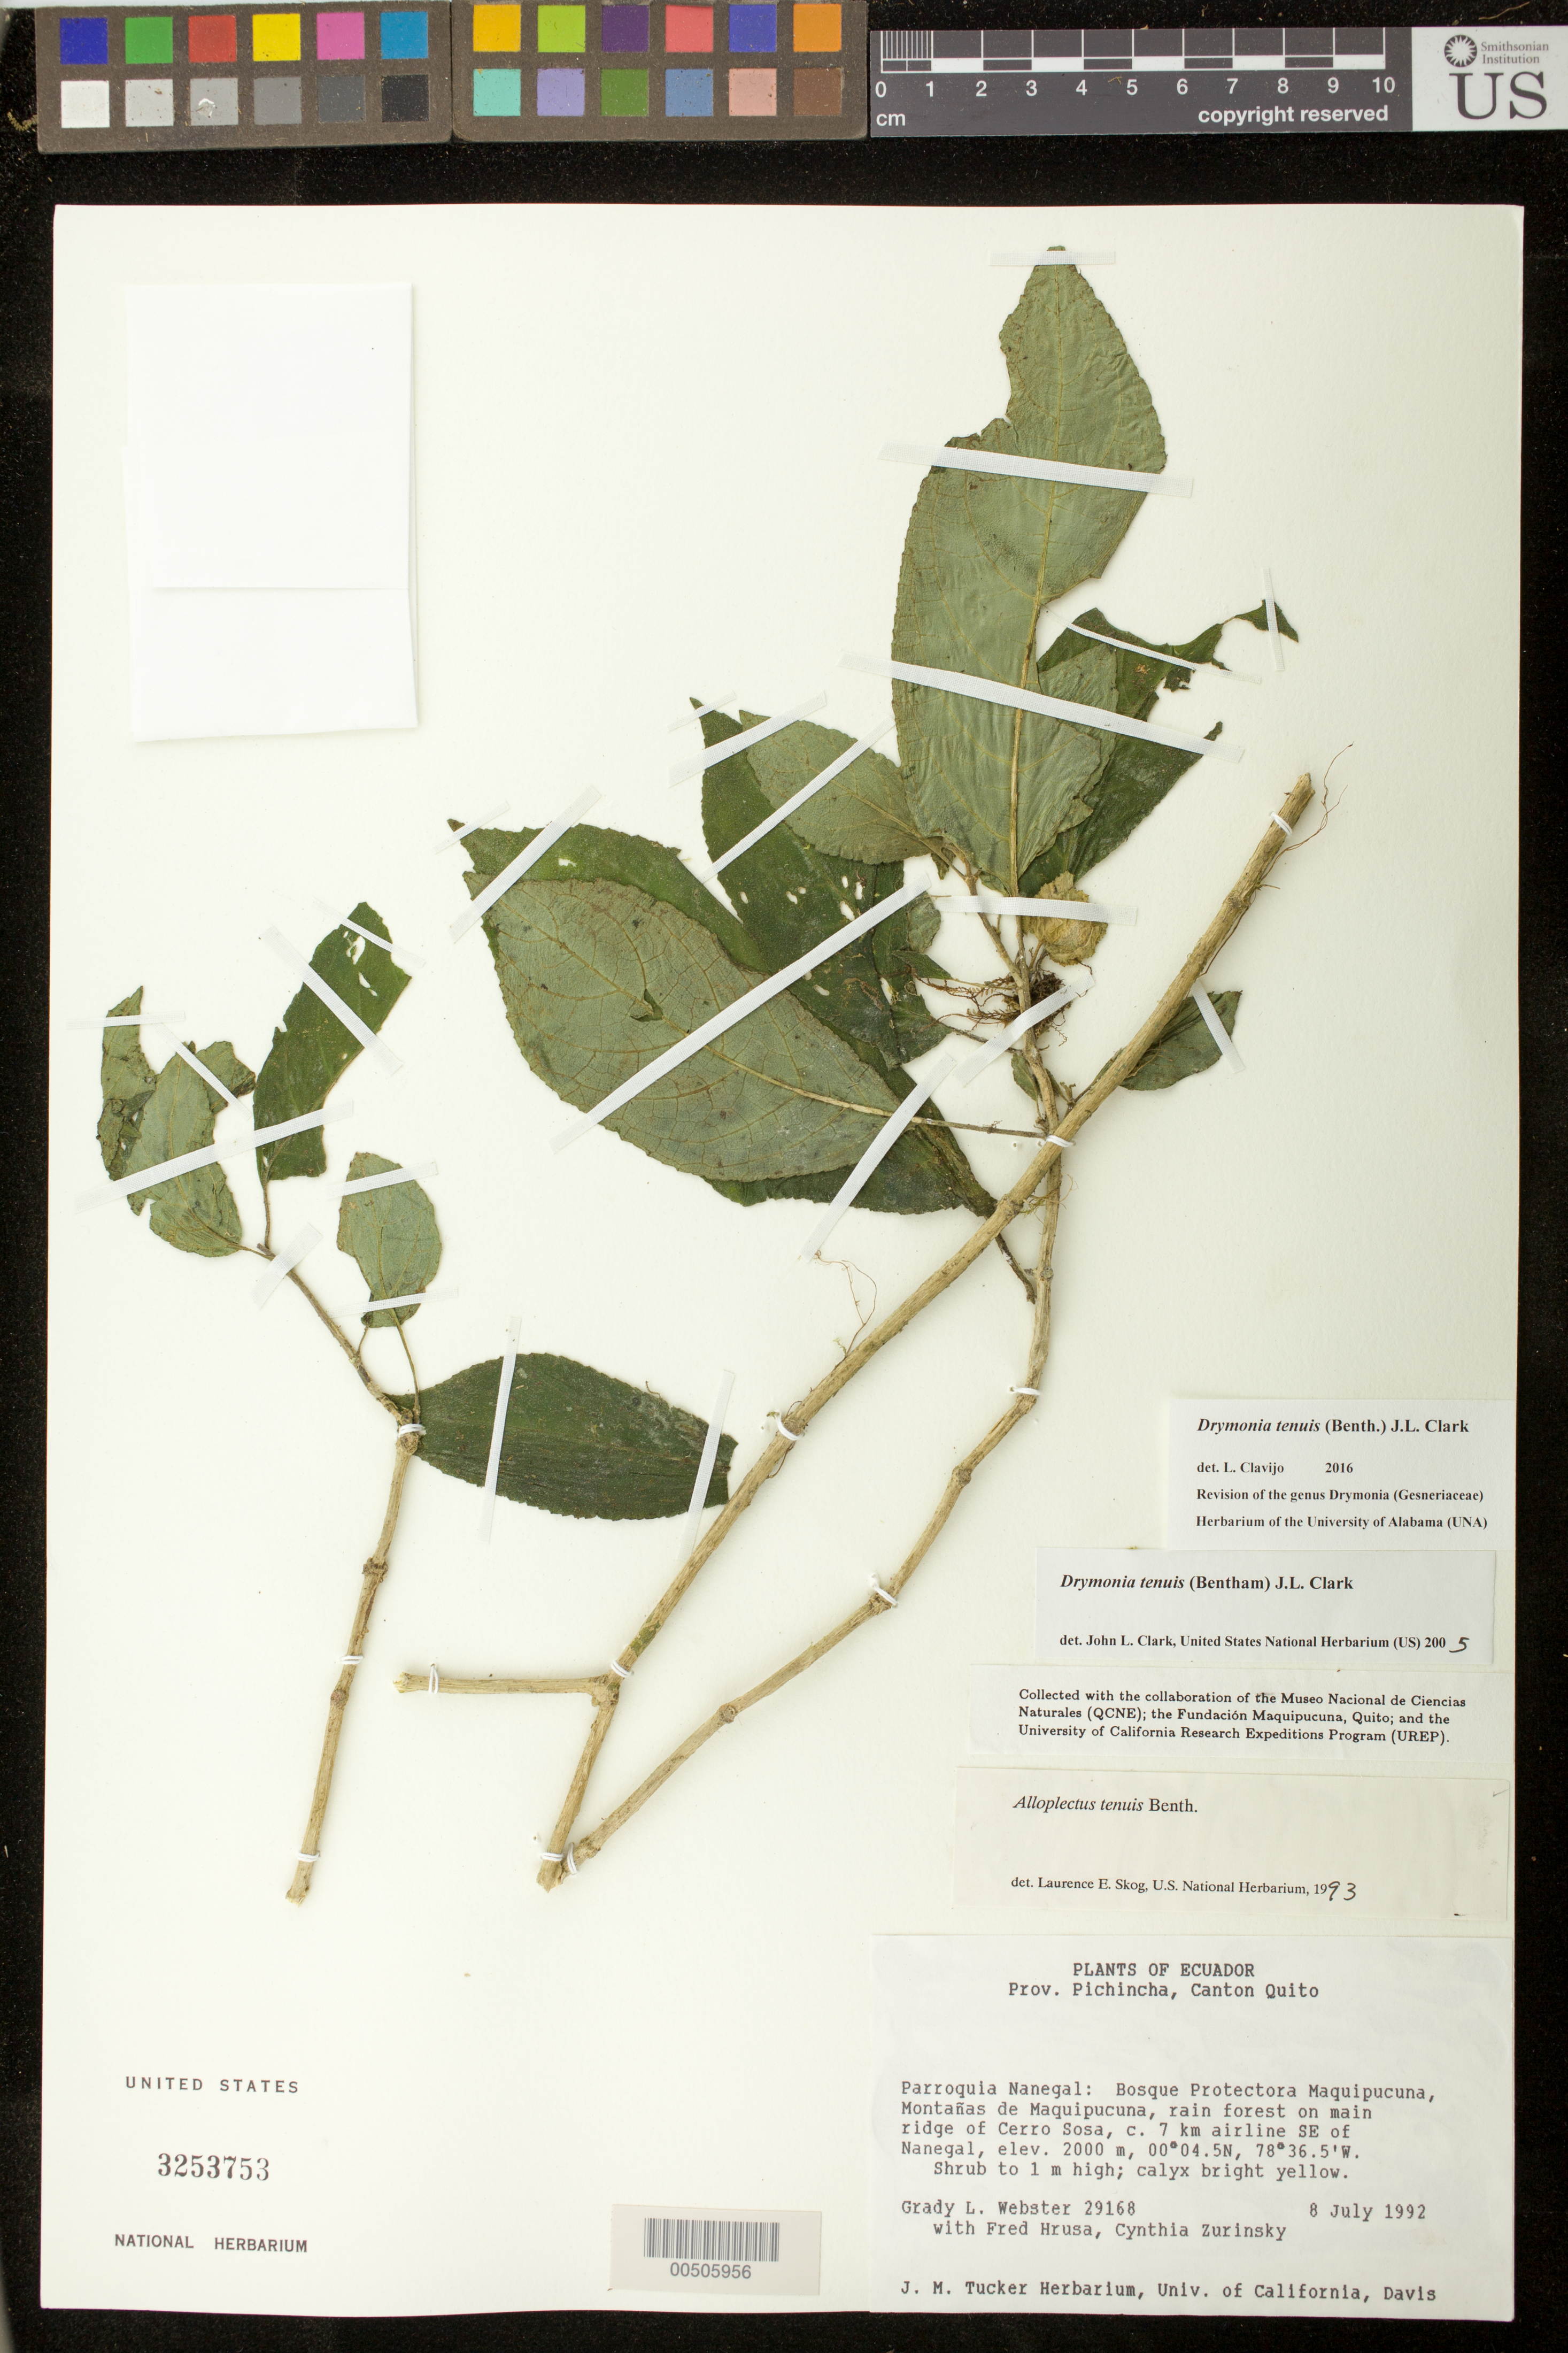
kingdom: Plantae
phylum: Tracheophyta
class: Magnoliopsida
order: Lamiales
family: Gesneriaceae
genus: Drymonia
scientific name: Drymonia tenuis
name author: (Benth.) J.L. Clark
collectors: G. L. Webster, G. Hrusa & C. Zurinsky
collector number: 29168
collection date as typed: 08 Jul 1992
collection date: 1992-07-08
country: Ecuador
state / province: Pichincha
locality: Canton Quito, Parroquia Nanegal: Bosque Protectora Maquipucuna, Montañas de Maquipucuna, rain forest on main ridge of Cerro Sosa, c. 7 km airline SE of Nanegal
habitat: rain forest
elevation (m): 2000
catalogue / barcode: US 3253753